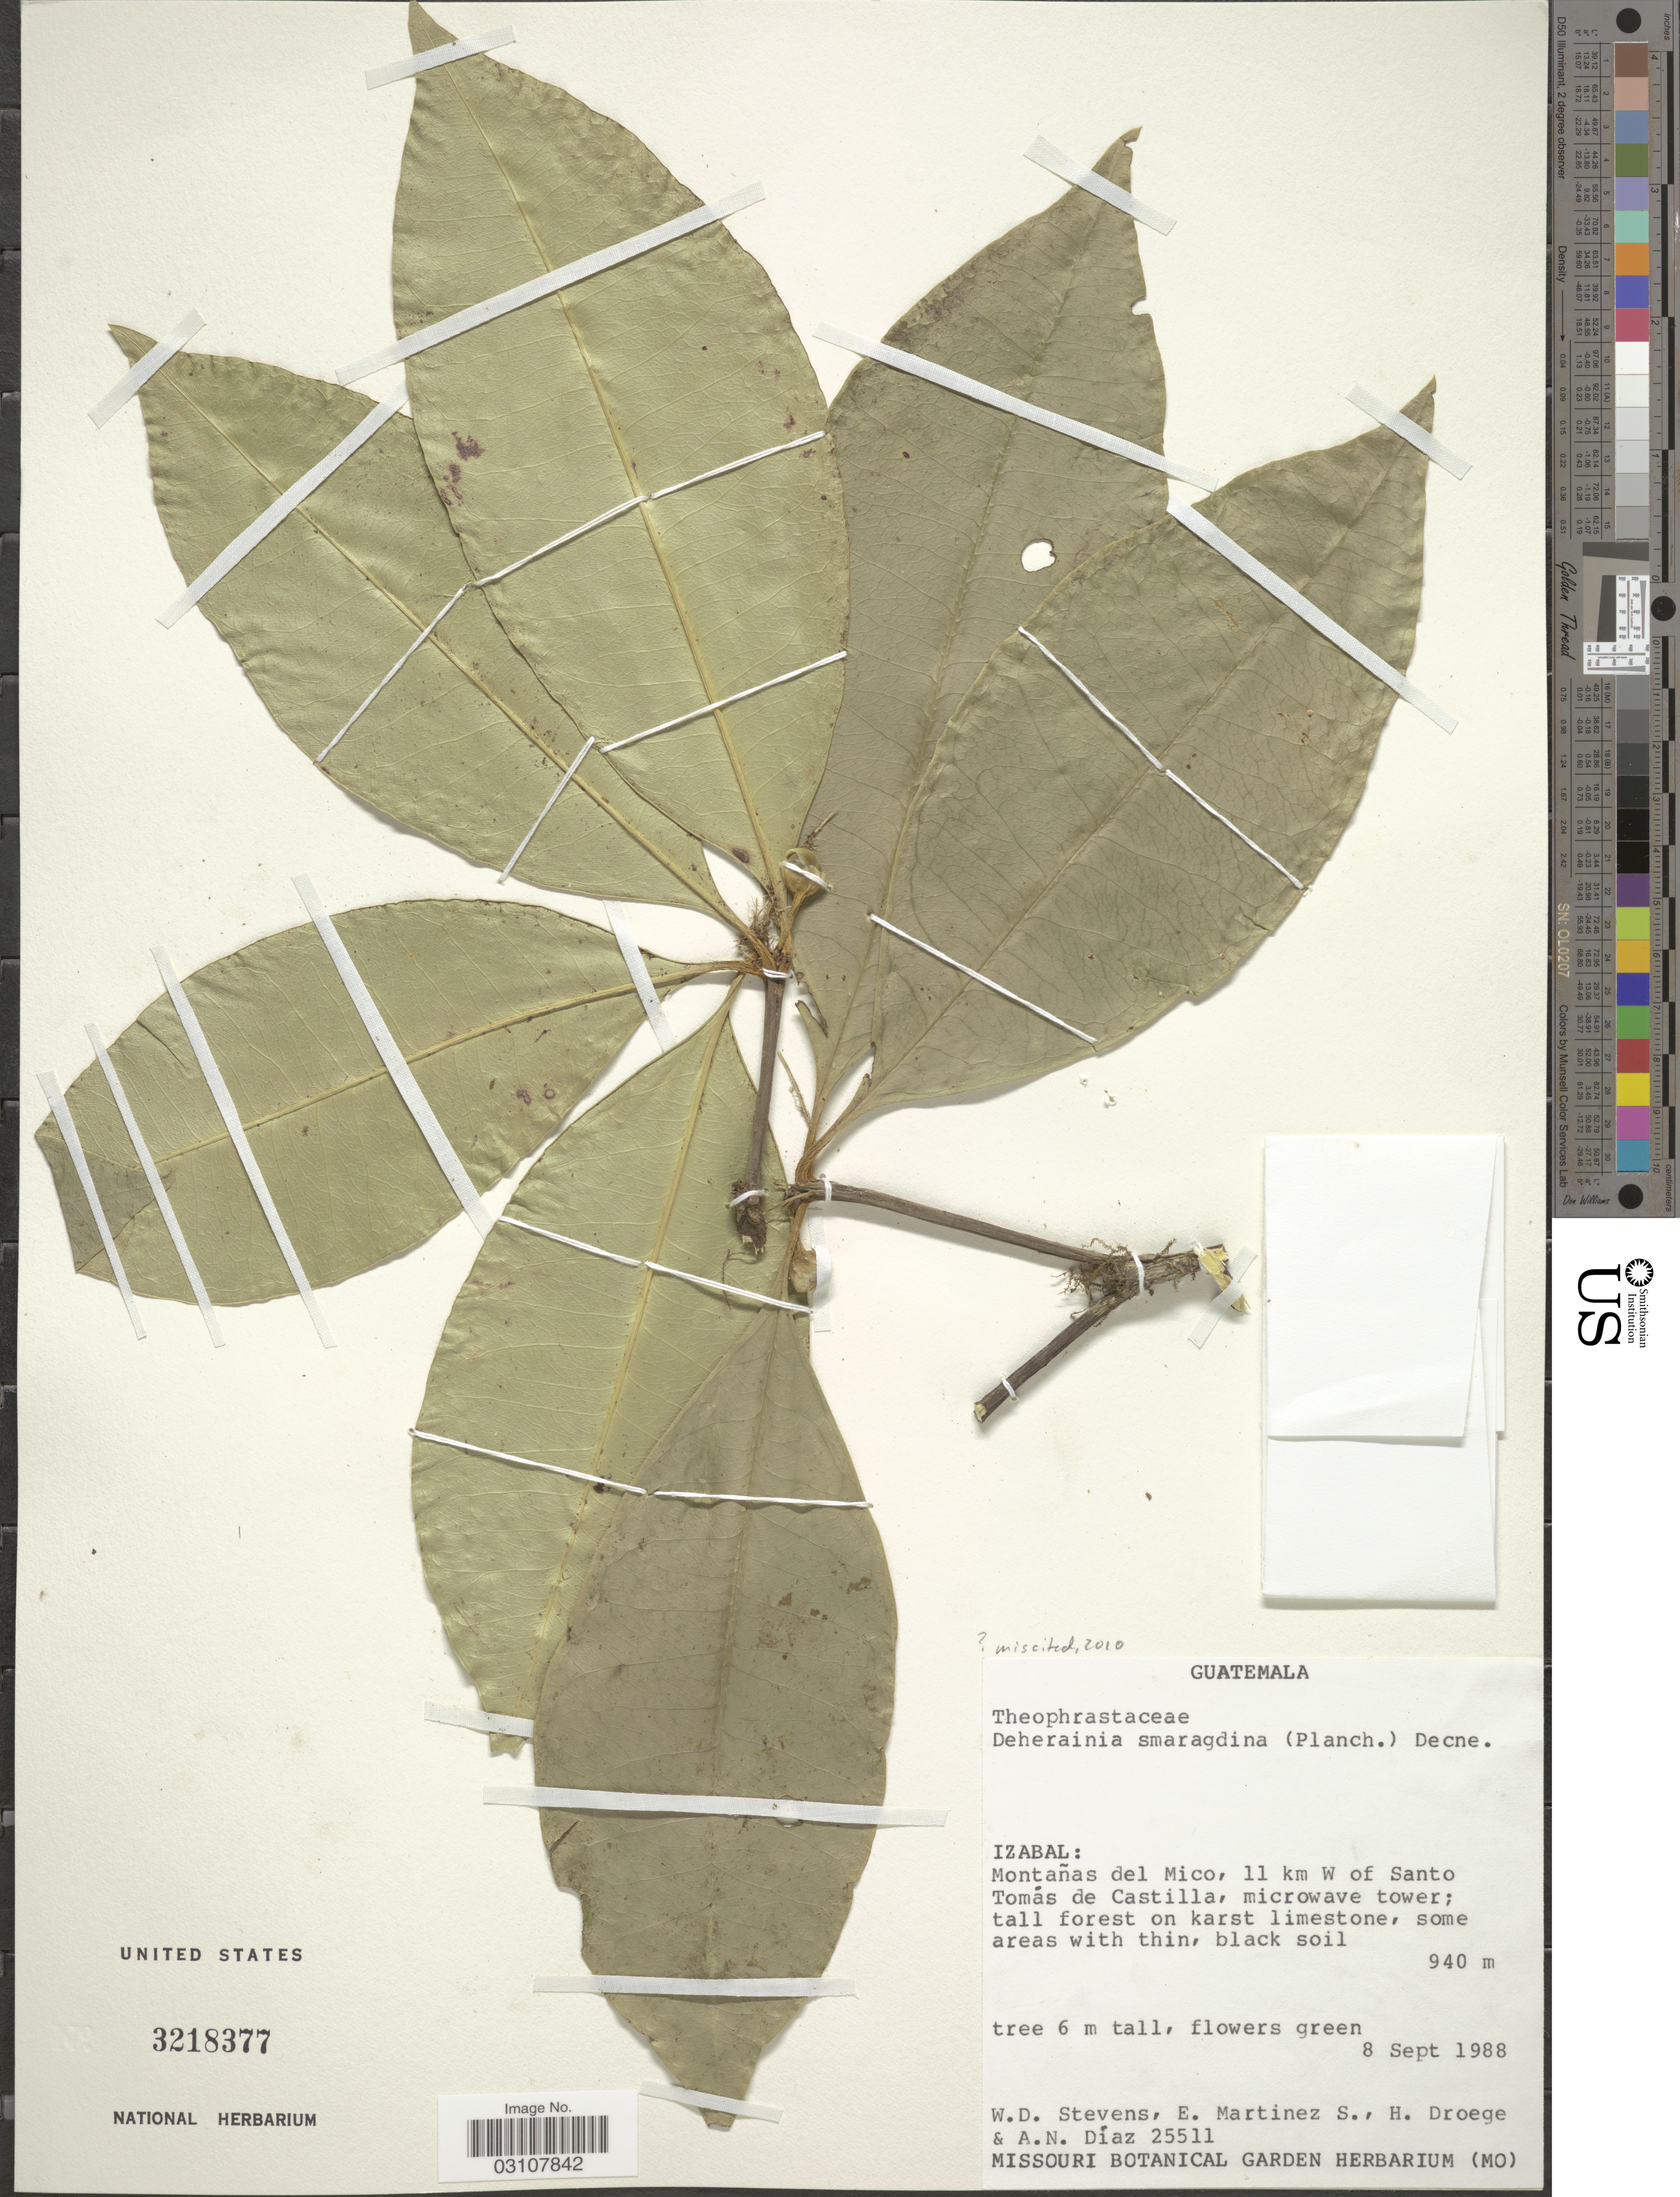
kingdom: Plantae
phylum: Tracheophyta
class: Magnoliopsida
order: Ericales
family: Primulaceae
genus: Deherainia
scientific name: Deherainia smaragdina subsp. smaragdina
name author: (Planch. ex Linden) Decne.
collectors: W. D. Stevens, E. M. Martínez S., H. Droege & A. Diaz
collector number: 25511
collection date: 1988-09-08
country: Guatemala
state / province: Izabal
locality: Montañas del Mico, 11 km W of Santo Tomás de Castilla, microwave tower.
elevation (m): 940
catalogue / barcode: US 3218377